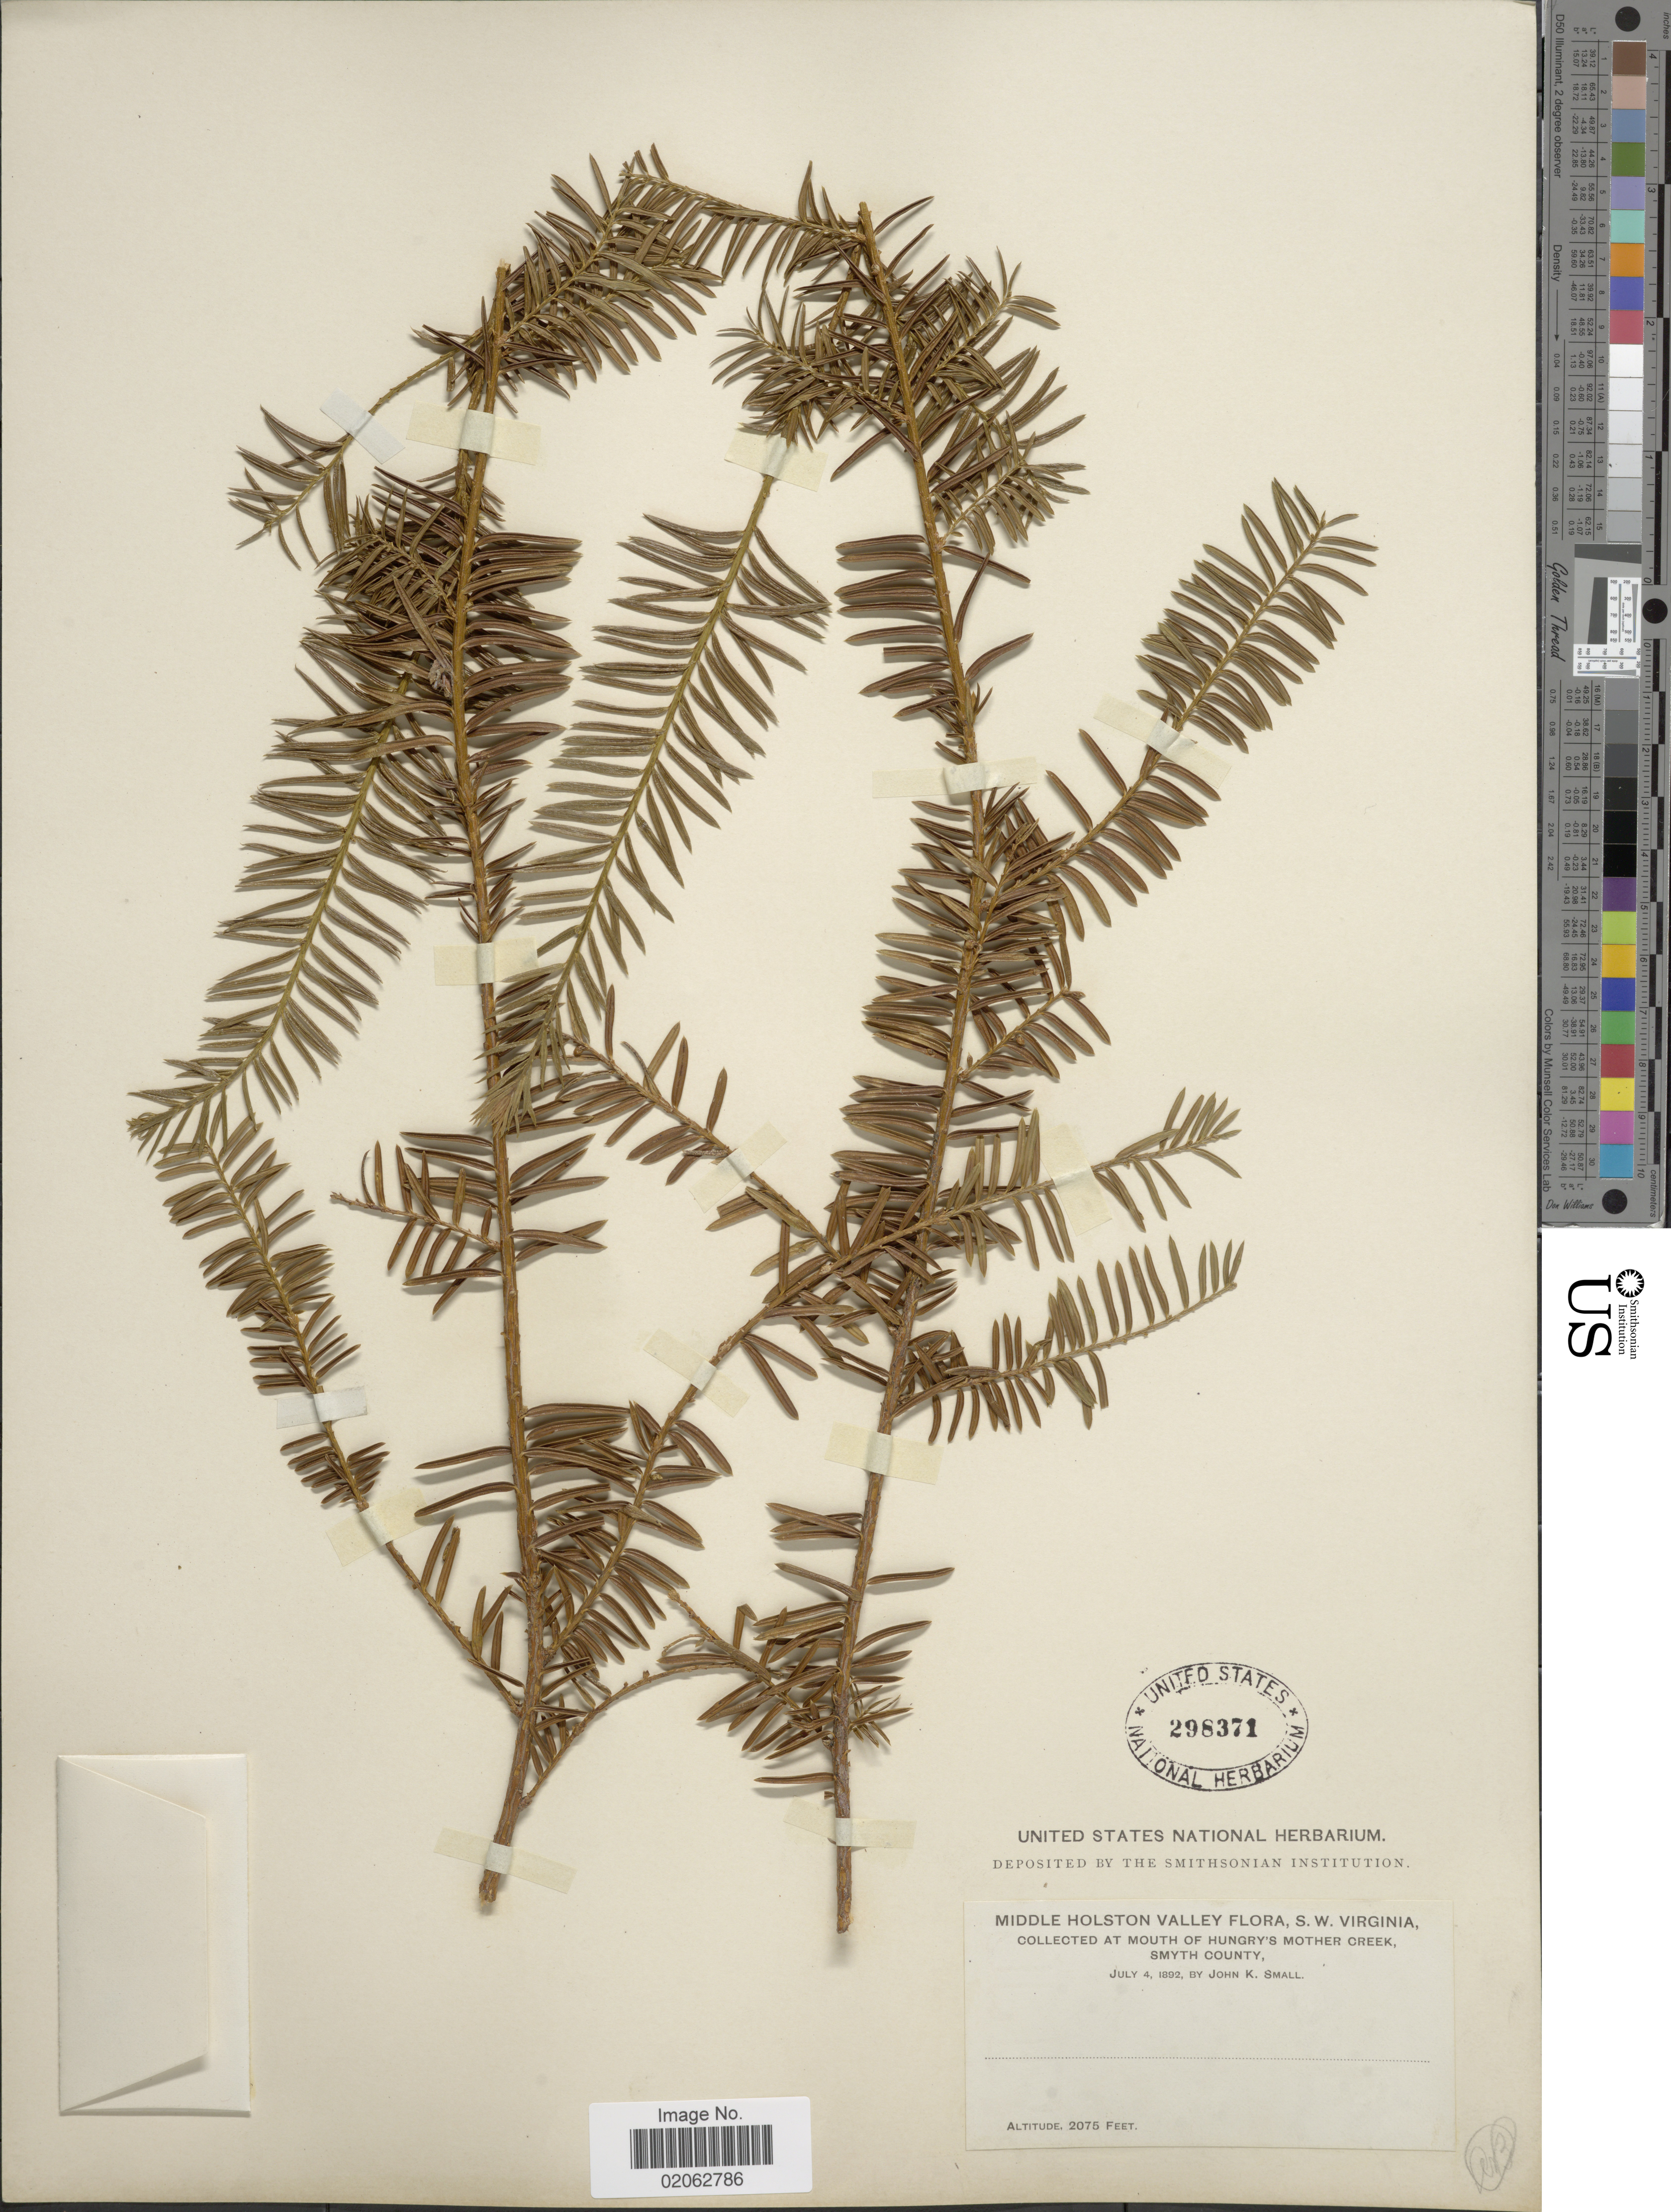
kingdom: Plantae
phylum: Tracheophyta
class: Pinopsida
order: Pinales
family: Taxaceae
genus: Taxus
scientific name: Taxus canadensis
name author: Marshall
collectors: J. K. Small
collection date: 1892-07-04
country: United States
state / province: Virginia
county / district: Smyth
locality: Middle Holston Valley, S.W. Virginia, At Mouth of Hungry's Mother Creek, Smyth County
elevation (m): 632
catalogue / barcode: US 298371